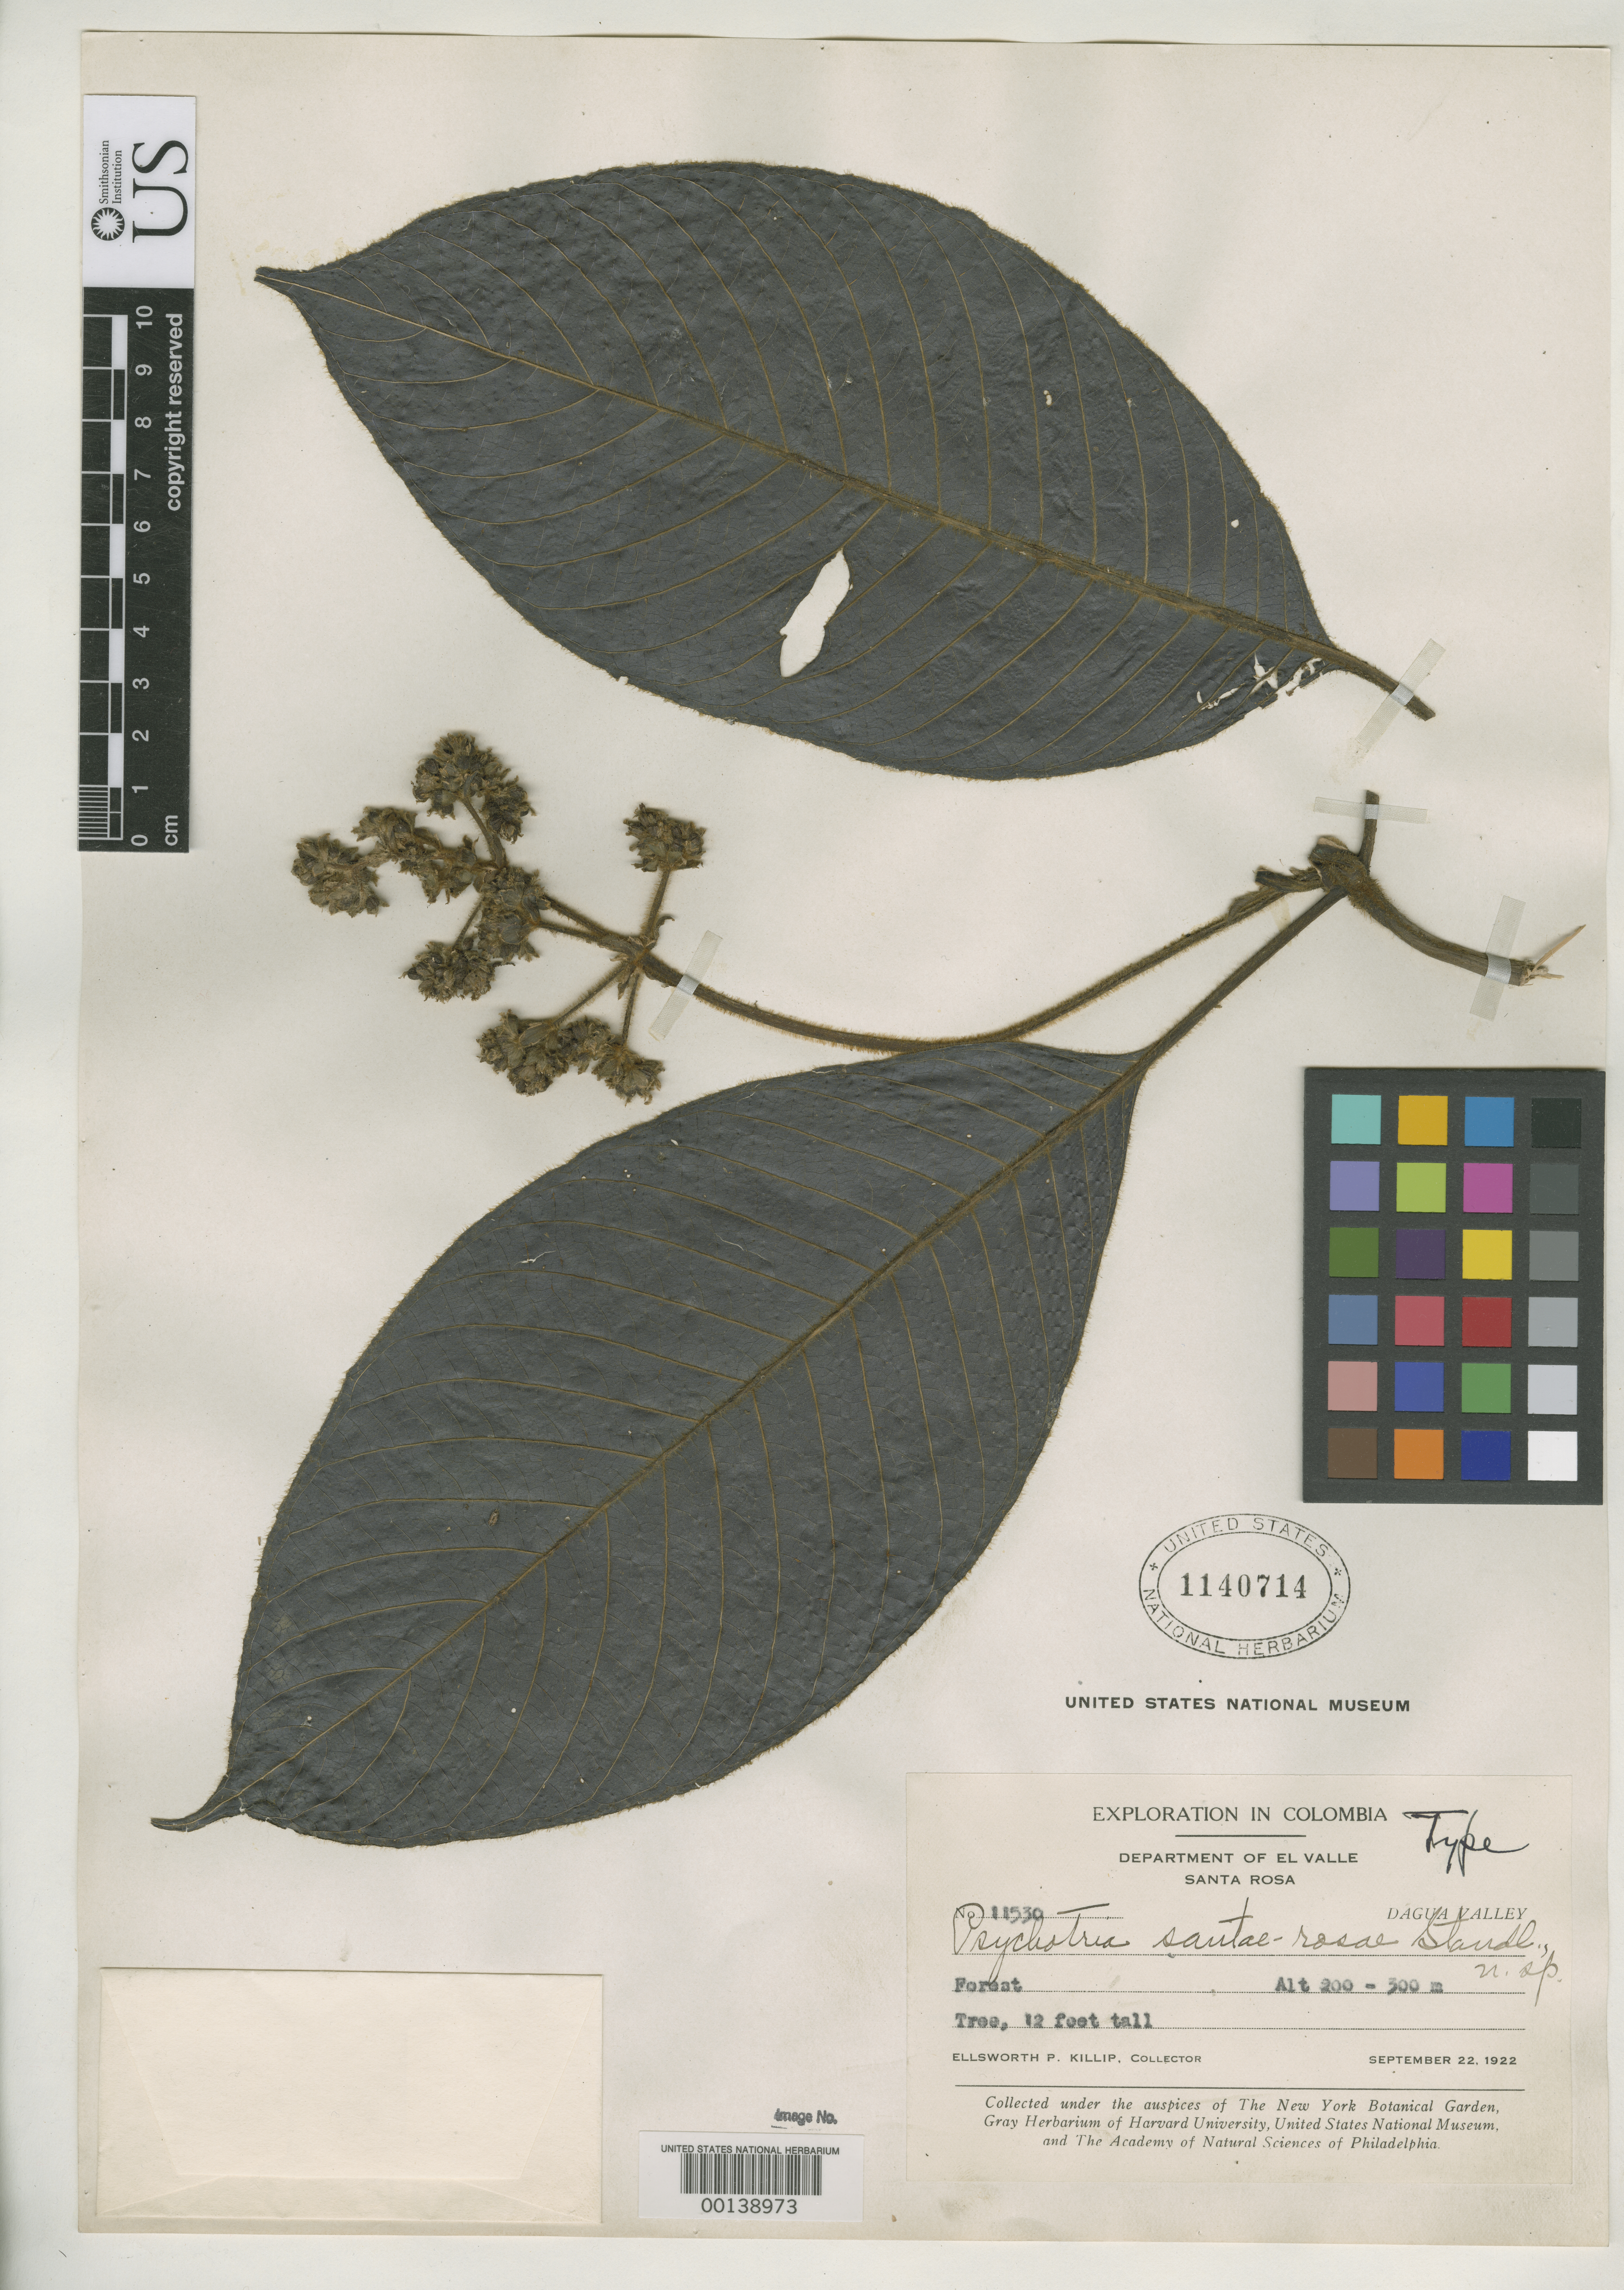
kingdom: Plantae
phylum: Tracheophyta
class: Magnoliopsida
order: Gentianales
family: Rubiaceae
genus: Psychotria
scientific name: Psychotria santae-rosae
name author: Standl.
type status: Holotype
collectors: E. P. Killip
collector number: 11530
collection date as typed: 22 Sep 1922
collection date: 1922-09-22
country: Colombia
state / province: Valle del Cauca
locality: Santa Rosa, Dagua Valley.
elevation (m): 200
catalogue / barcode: US 1140714